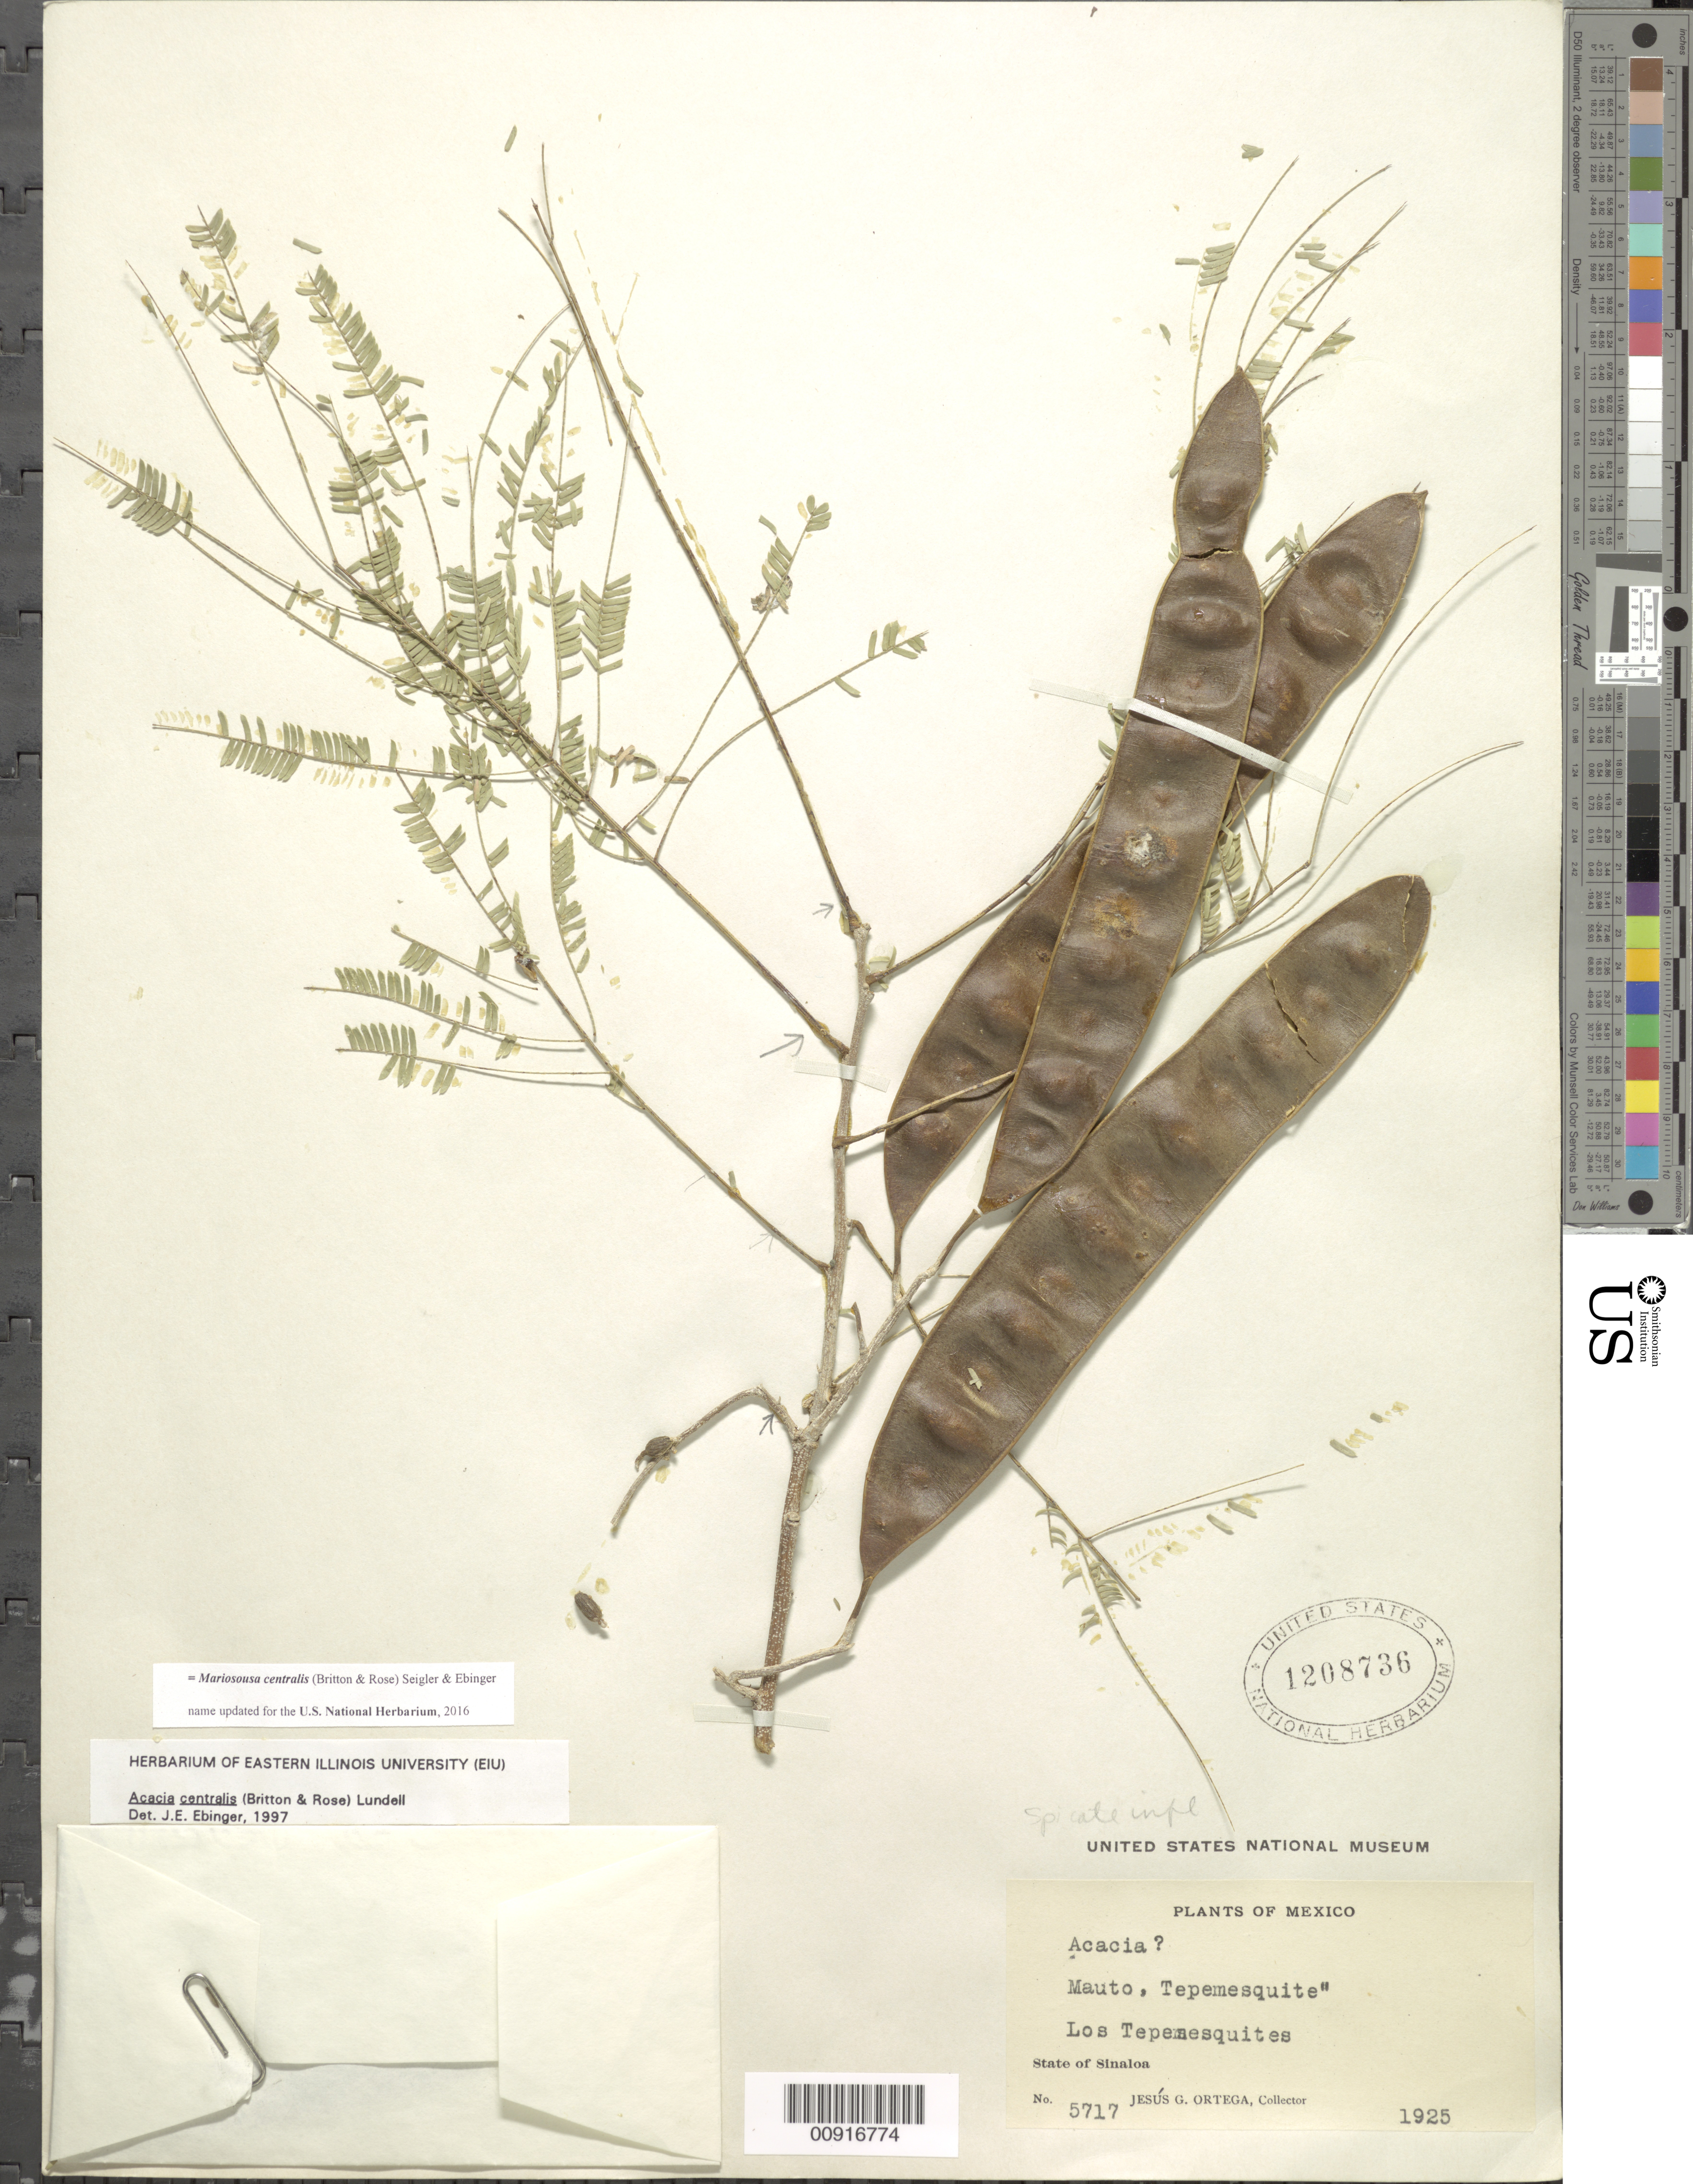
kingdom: Plantae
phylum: Tracheophyta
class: Magnoliopsida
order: Fabales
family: Fabaceae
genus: Mariosousa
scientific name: Mariosousa centralis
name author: (Britton & Rose) Seigler & Ebinger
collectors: J. Ortega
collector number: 5717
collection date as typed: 1925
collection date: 1925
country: Mexico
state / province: Sinaloa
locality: Los Tepemesquites, State of Sinaloa.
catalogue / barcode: US 1208736